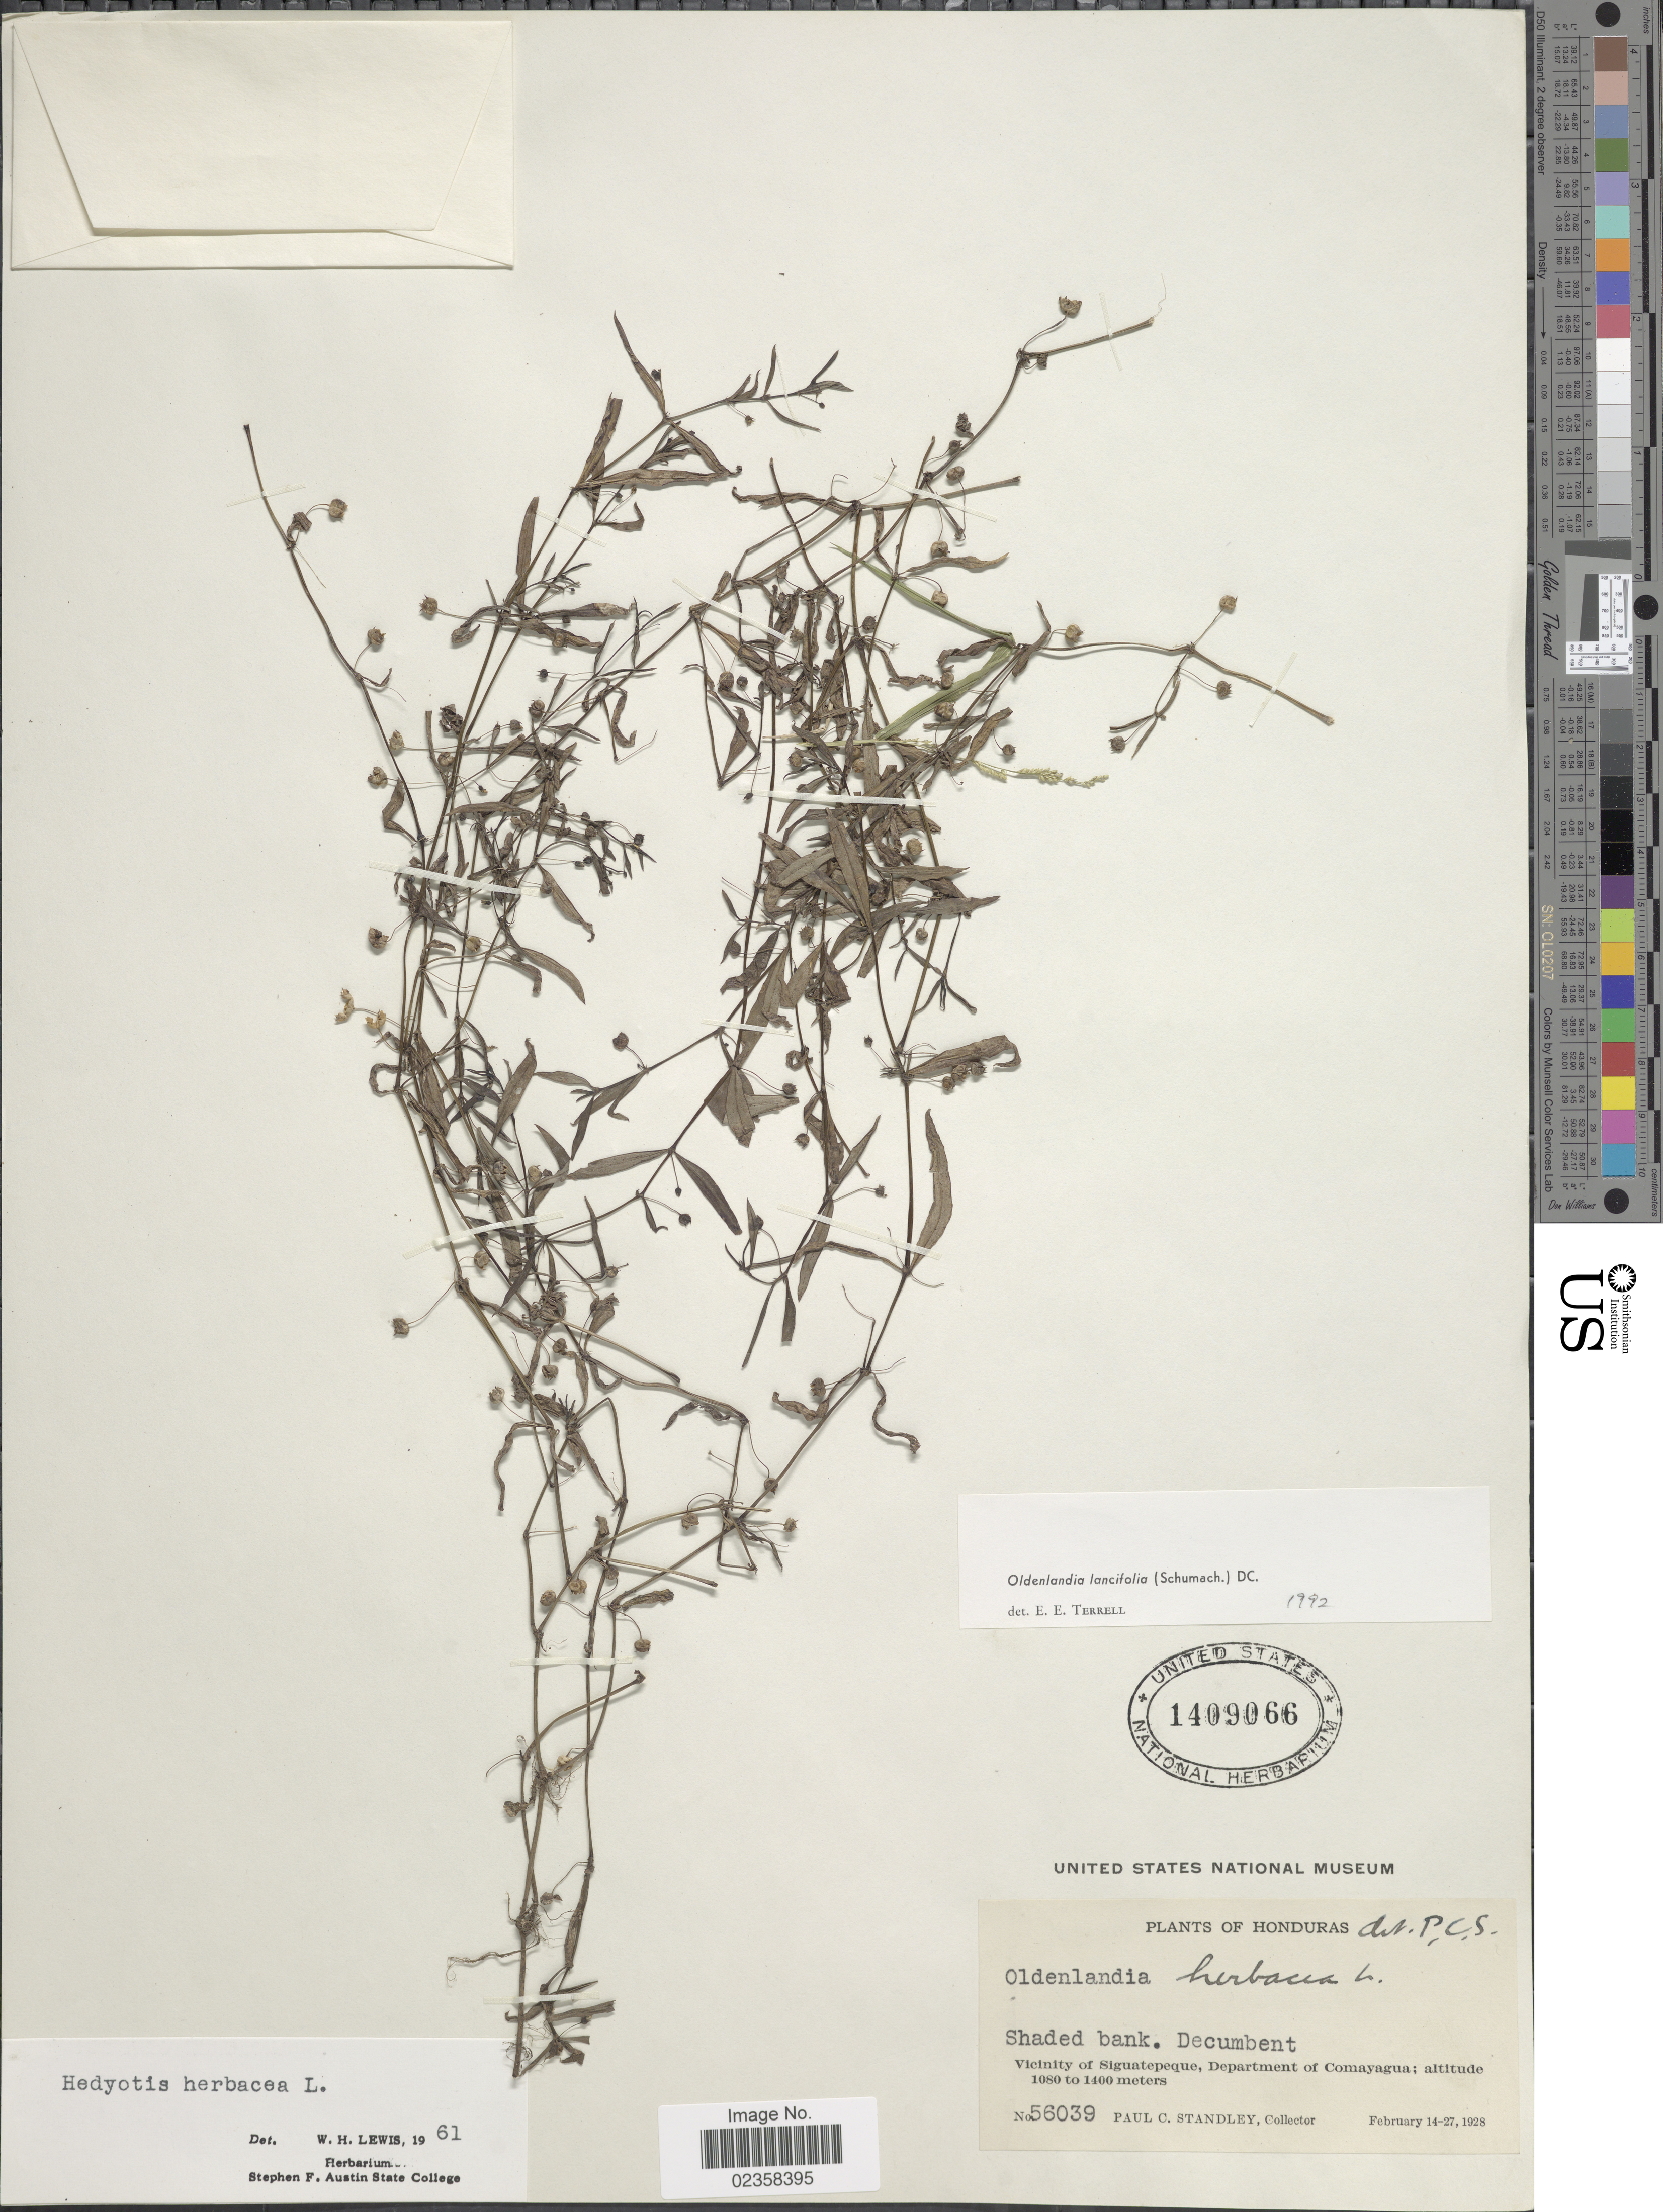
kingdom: Plantae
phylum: Tracheophyta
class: Magnoliopsida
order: Gentianales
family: Rubiaceae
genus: Oldenlandia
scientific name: Oldenlandia lancifolia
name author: (Schumach.) DC.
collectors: P. C. Standley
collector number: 56039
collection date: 1928-02-14/1928-02-27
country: Honduras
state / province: Comayagua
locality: Vicinity of Siguatepeque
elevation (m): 1080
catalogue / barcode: US 1409066